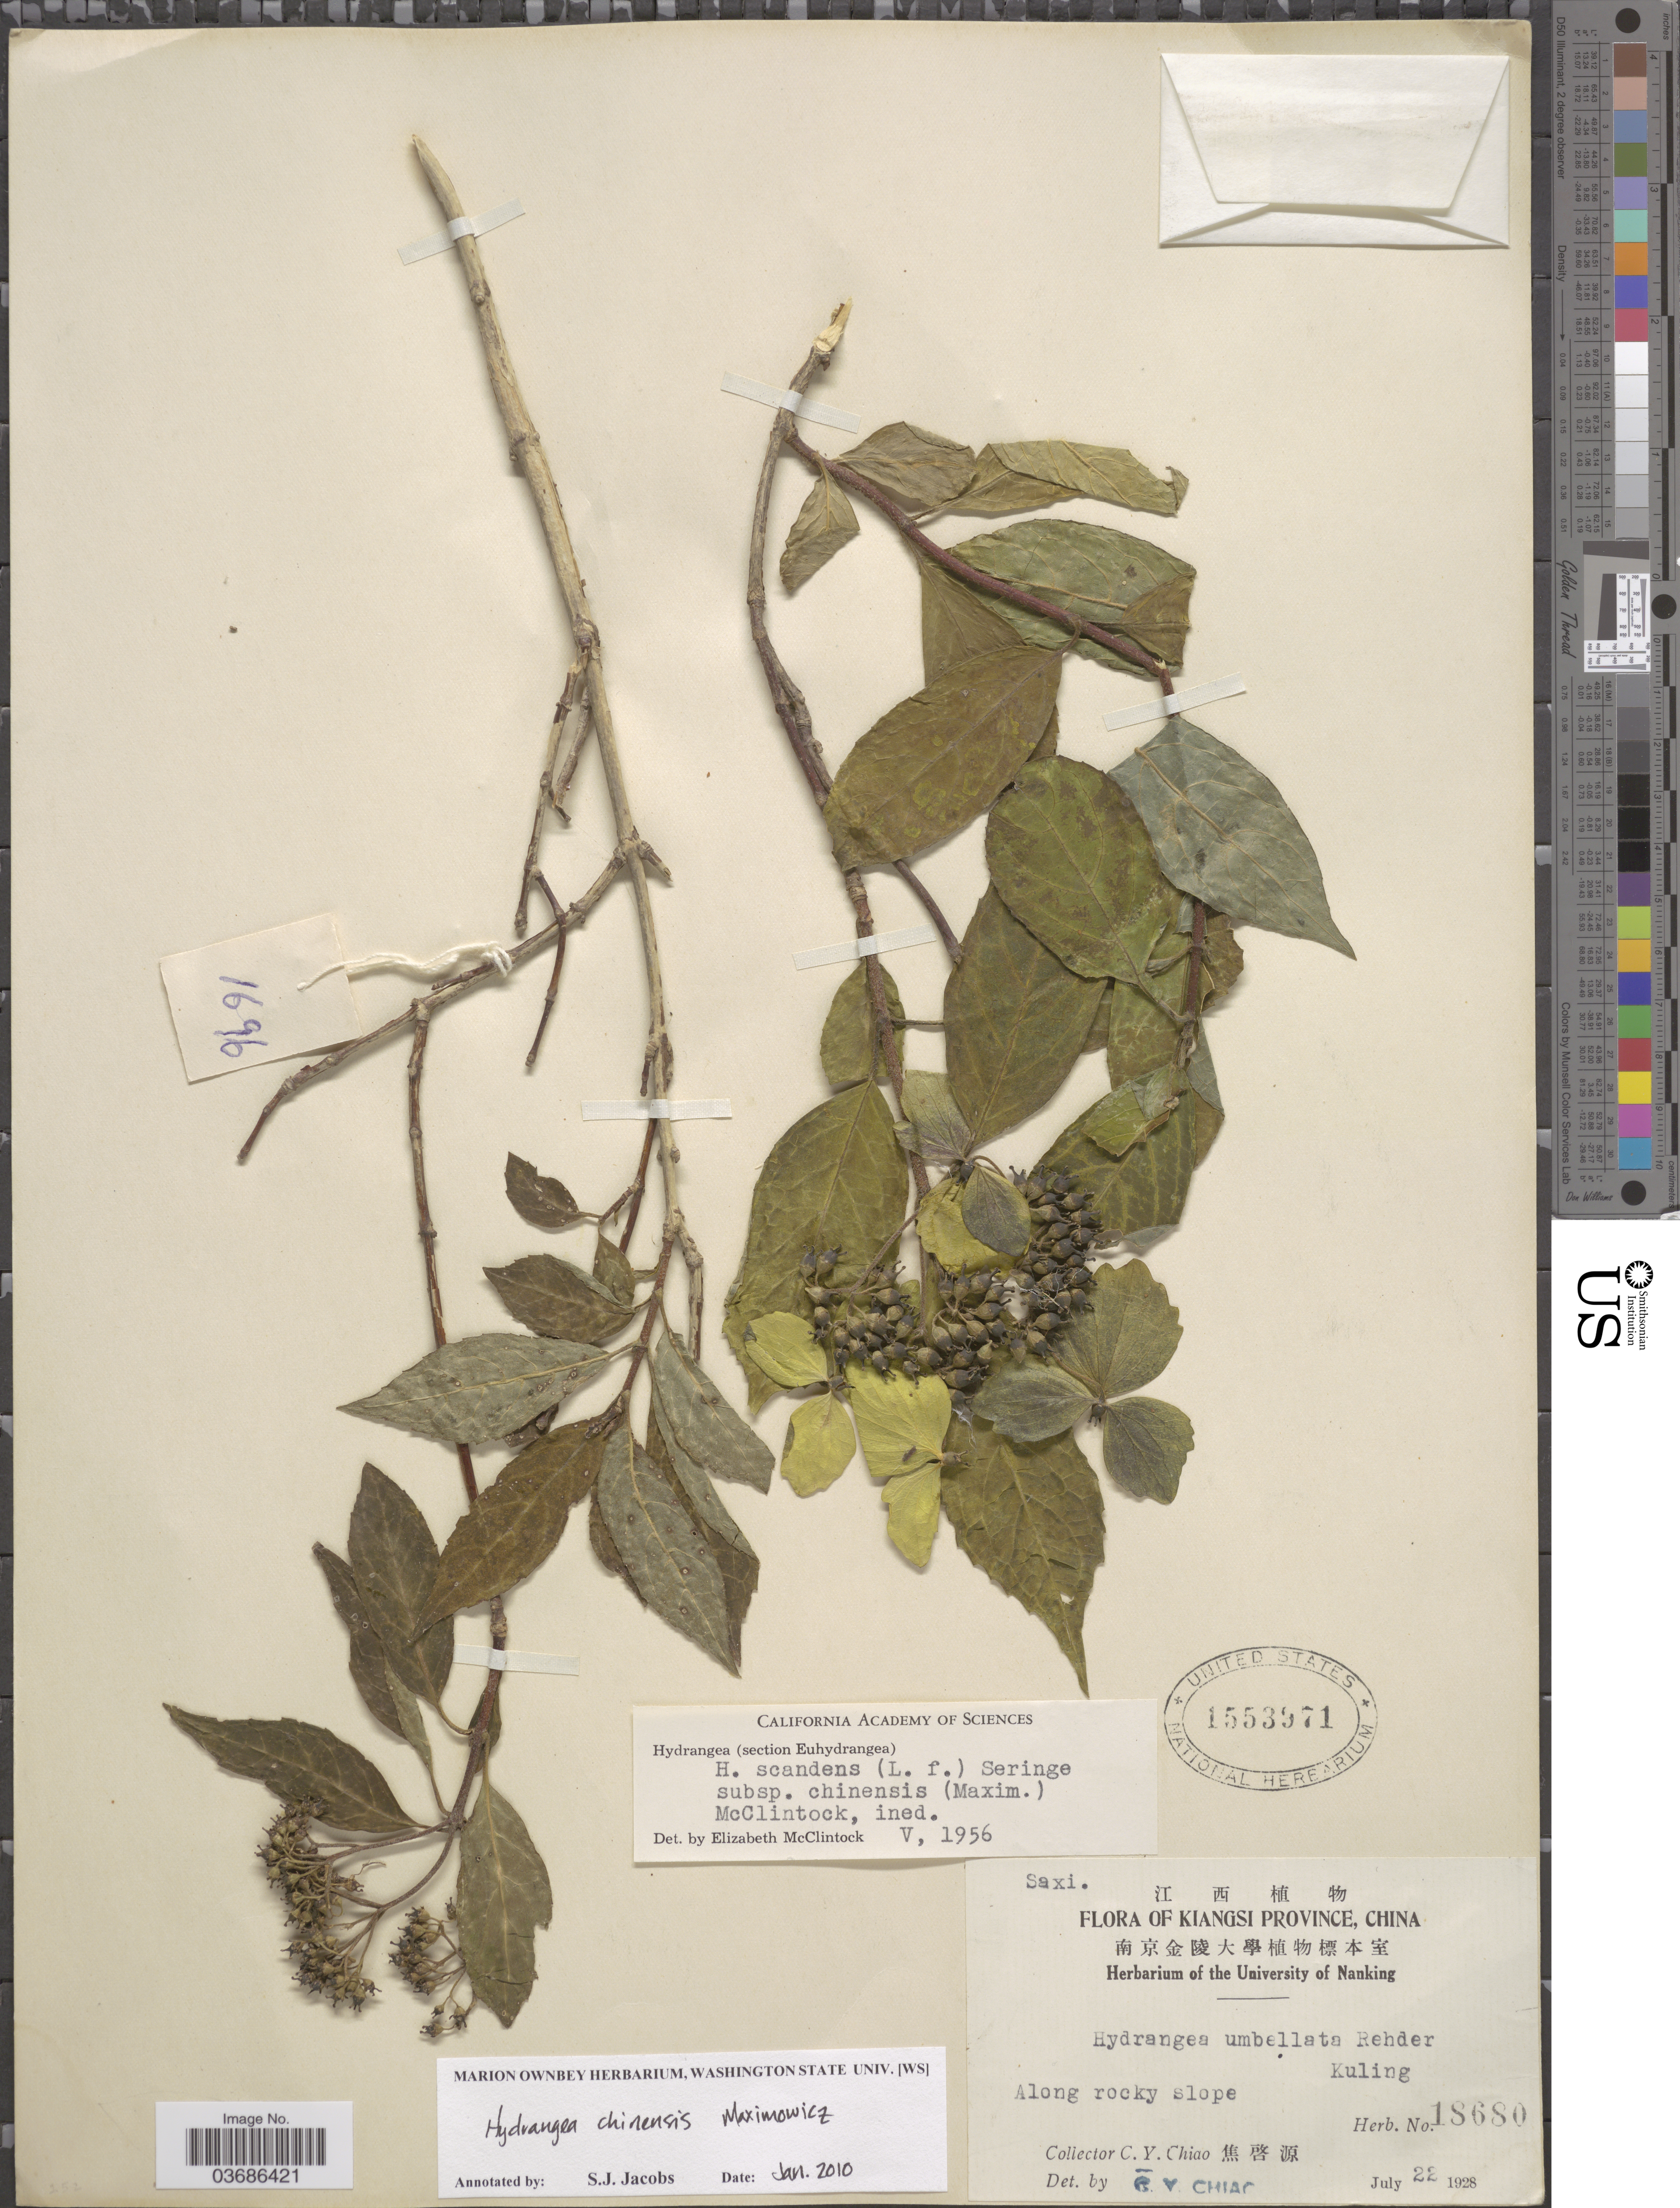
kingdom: Plantae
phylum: Tracheophyta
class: Magnoliopsida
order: Cornales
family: Hydrangeaceae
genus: Hydrangea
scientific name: Hydrangea chinensis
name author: Maxim.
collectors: C. Y. Chiao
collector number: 18680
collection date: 1928-07-22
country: China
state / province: Jiangxi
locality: Kiangsi Province. Along rocky slope.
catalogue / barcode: US 1553971